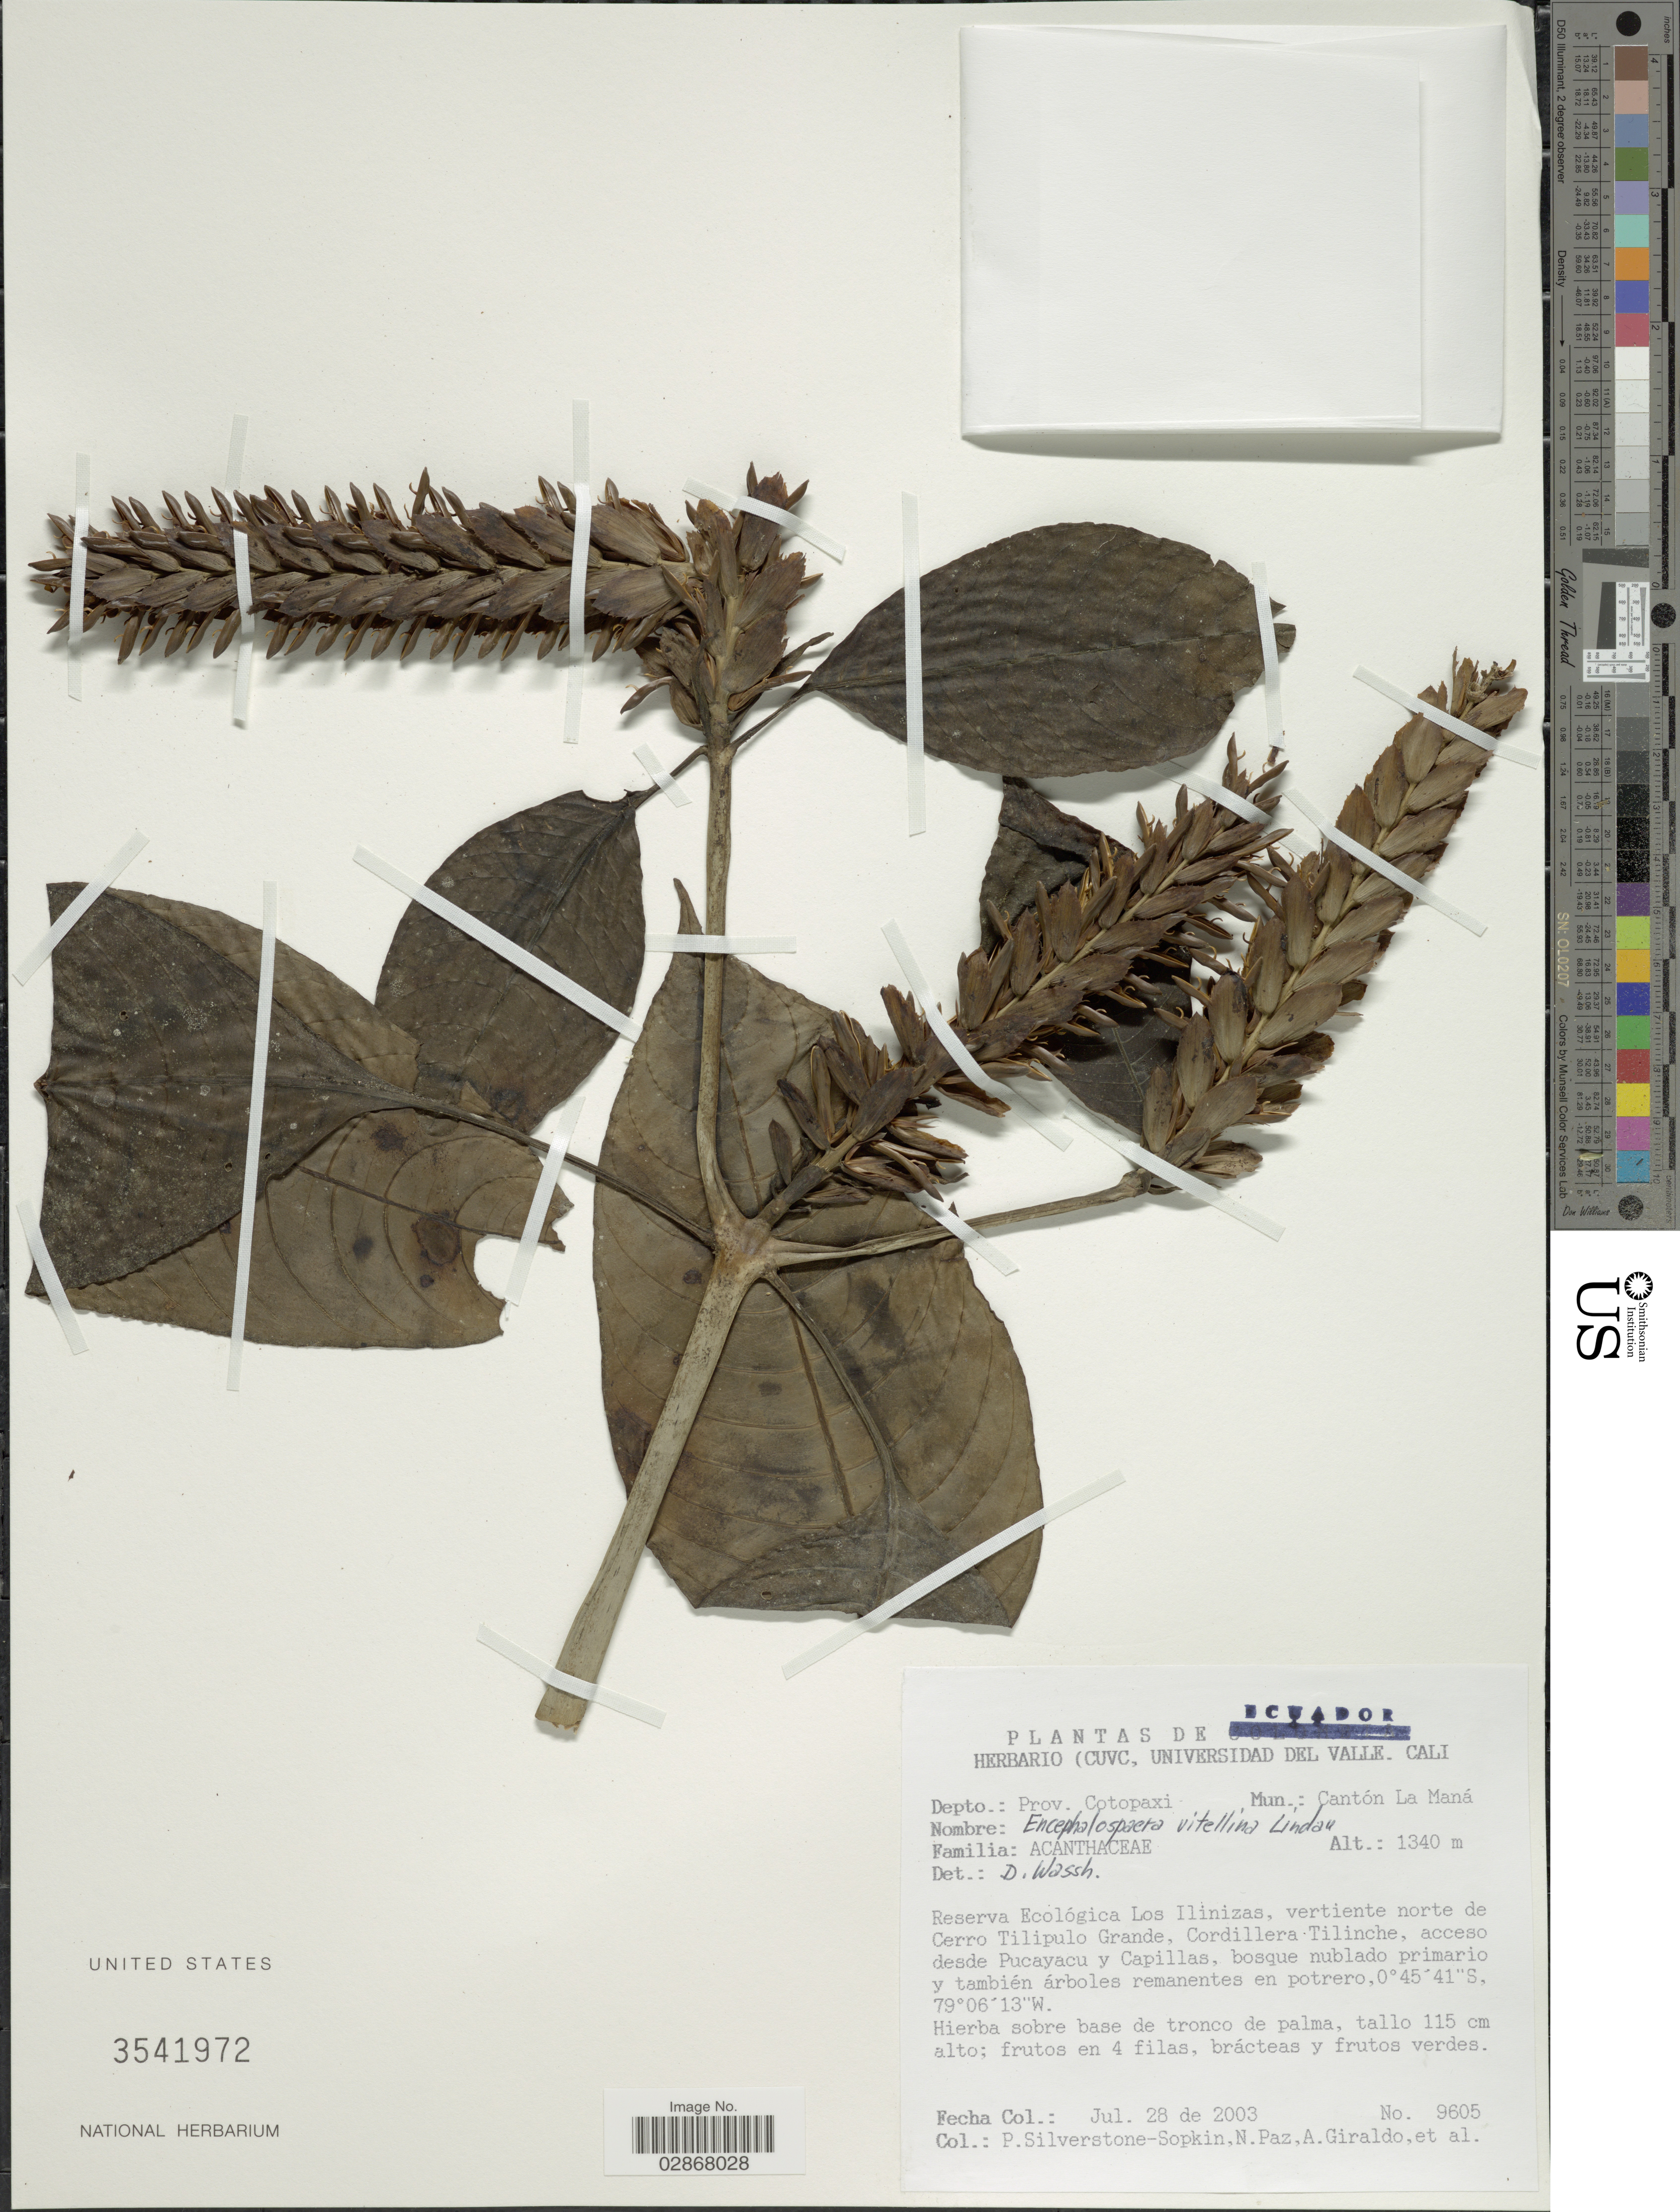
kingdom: Plantae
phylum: Tracheophyta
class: Magnoliopsida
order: Lamiales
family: Acanthaceae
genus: Encephalosphaera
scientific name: Encephalosphaera vitellina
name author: Lindau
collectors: P. A. Silverstone-Sopkin, N. Paz, A. Giraldo & et al.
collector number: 9605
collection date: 2003-07-28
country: Ecuador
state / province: Cotopaxi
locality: Mun.: Cantón La Maná. Reserva Ecológica Los Ilinizas, vertiente norte de Cerro Tilipulo Grande, Cordillera Tilinche, acceso desde Pucayacu y Capillas.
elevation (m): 1340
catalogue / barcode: US 3541972